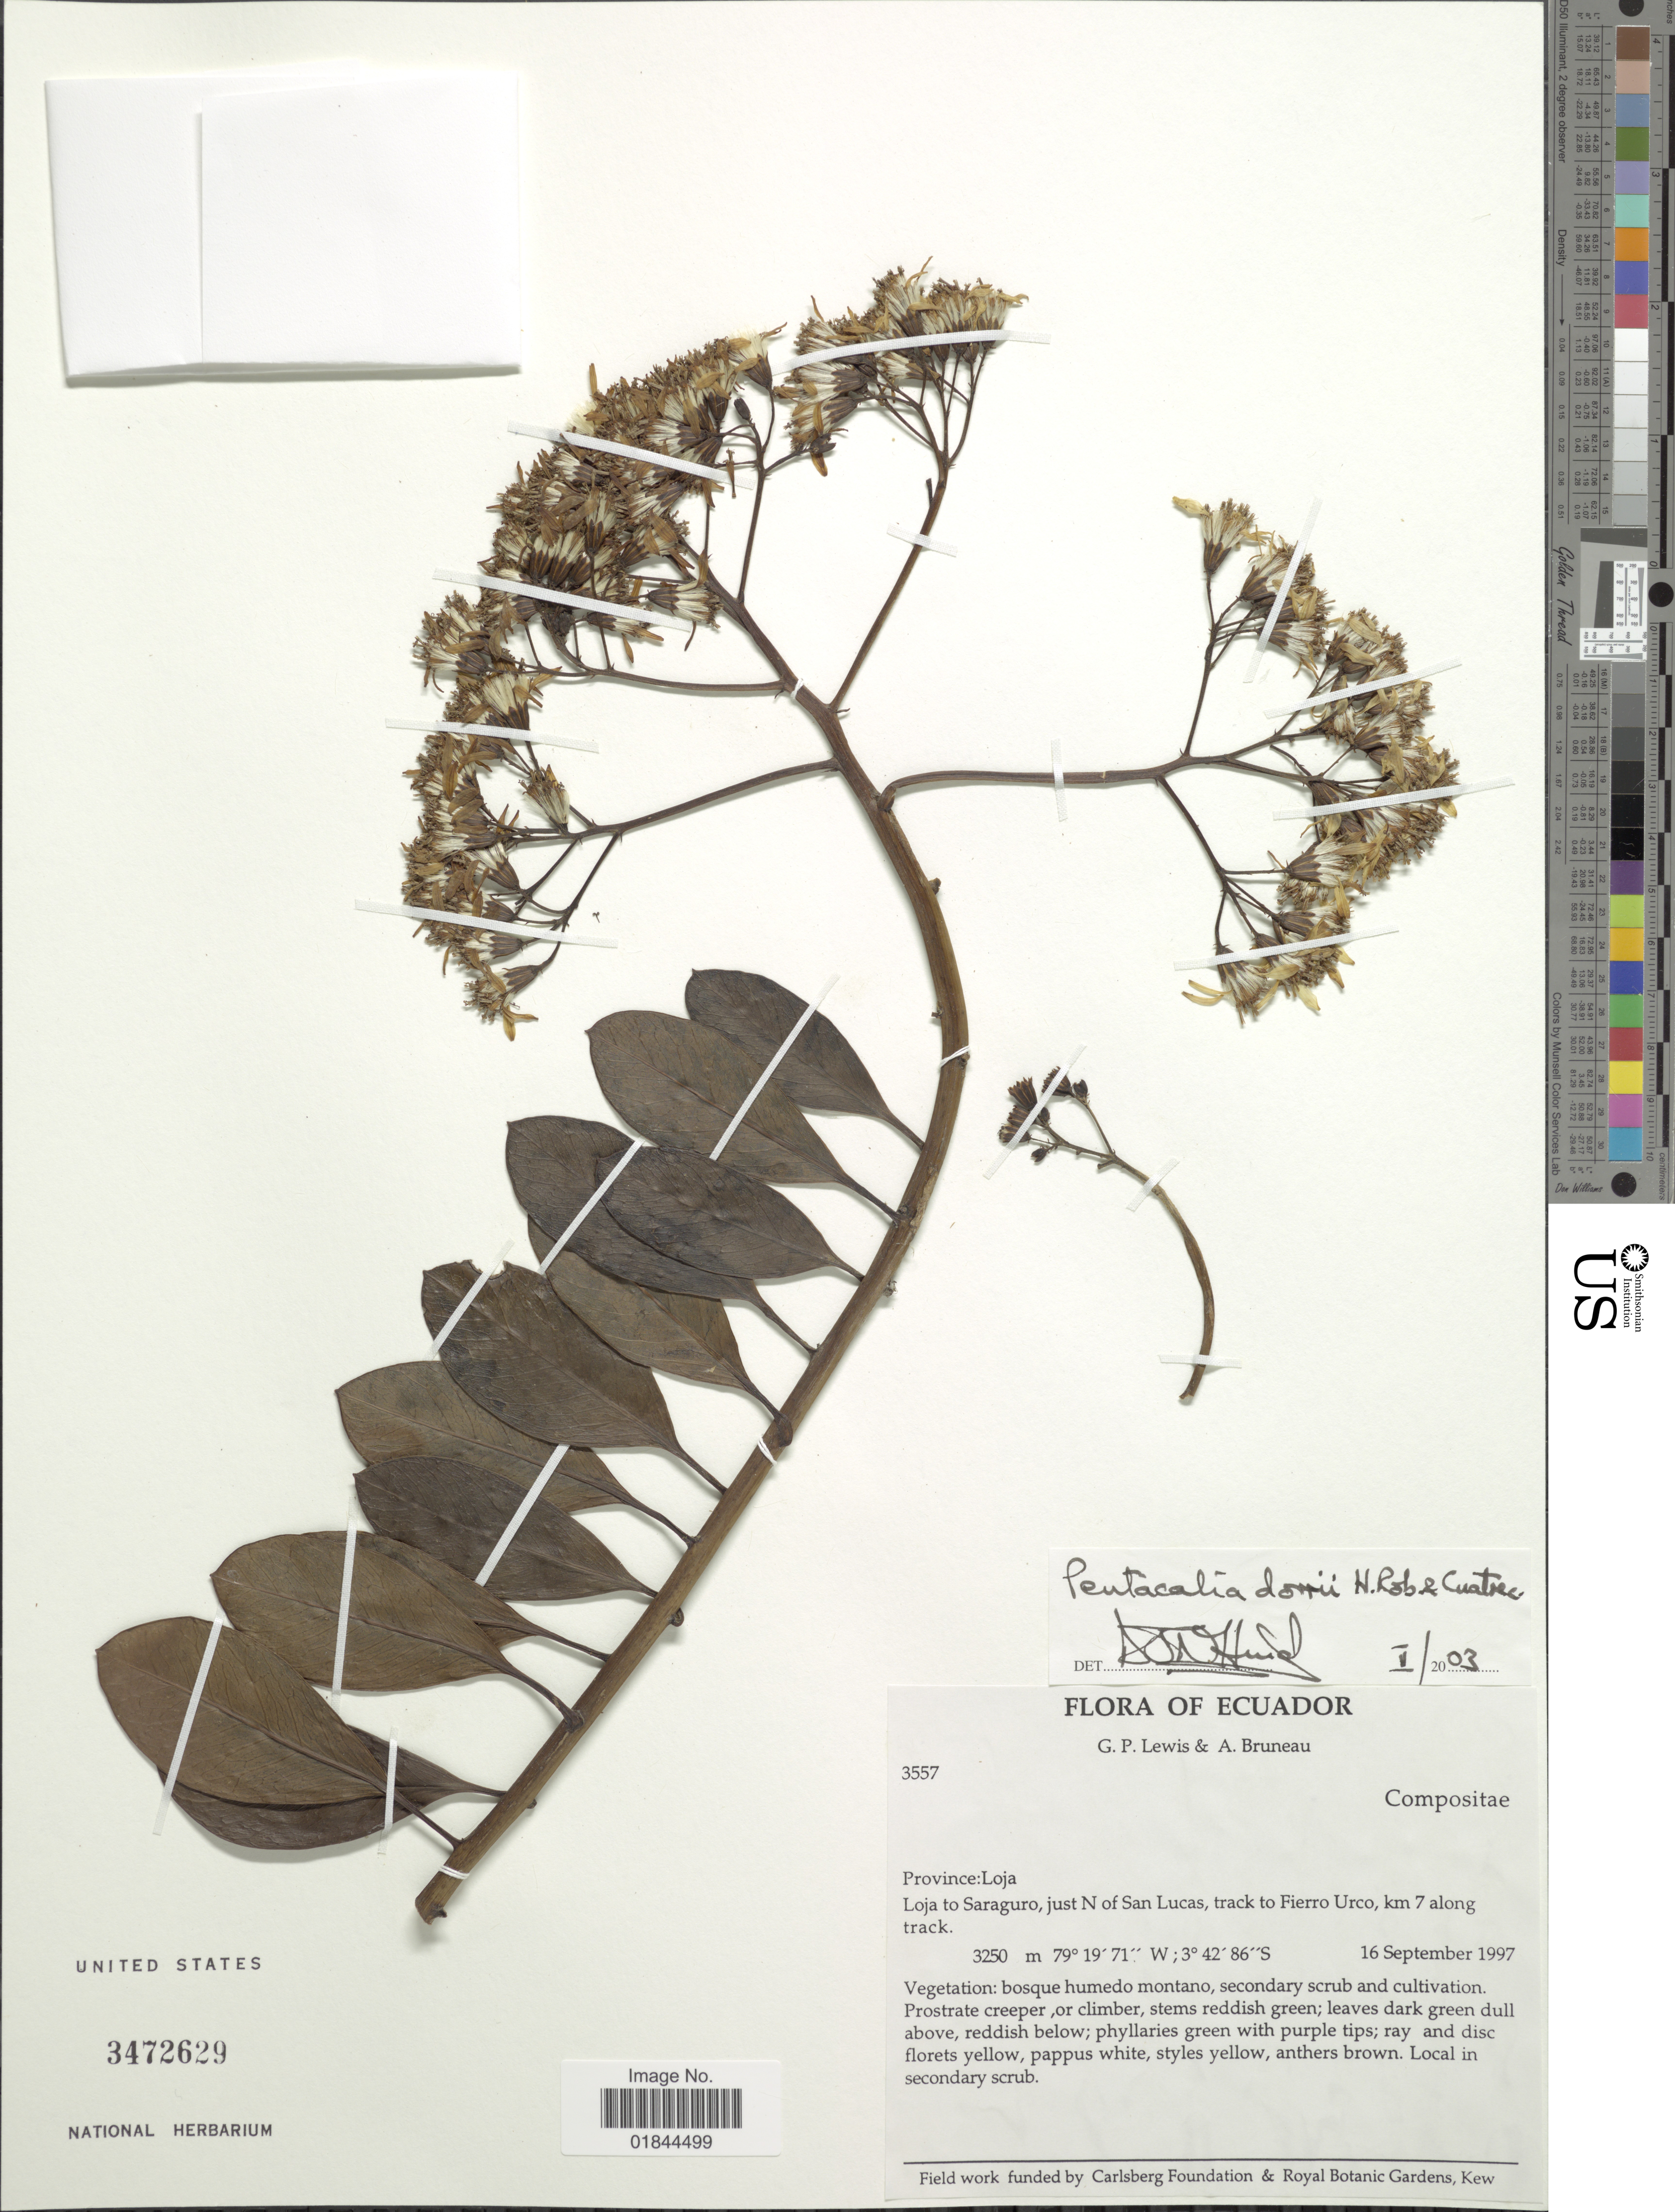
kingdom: Plantae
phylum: Tracheophyta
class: Magnoliopsida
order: Asterales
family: Asteraceae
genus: Pentacalia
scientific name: Pentacalia dorrii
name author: H. Rob. & Cuatrec.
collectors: G. P. Lewis & A. Bruneau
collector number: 3557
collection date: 1997-09-16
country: Ecuador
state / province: Loja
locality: Loja to Saraguro, just N of San Lucas, track to Fierro Urco, km 7 along track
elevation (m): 3250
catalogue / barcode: US 3472629